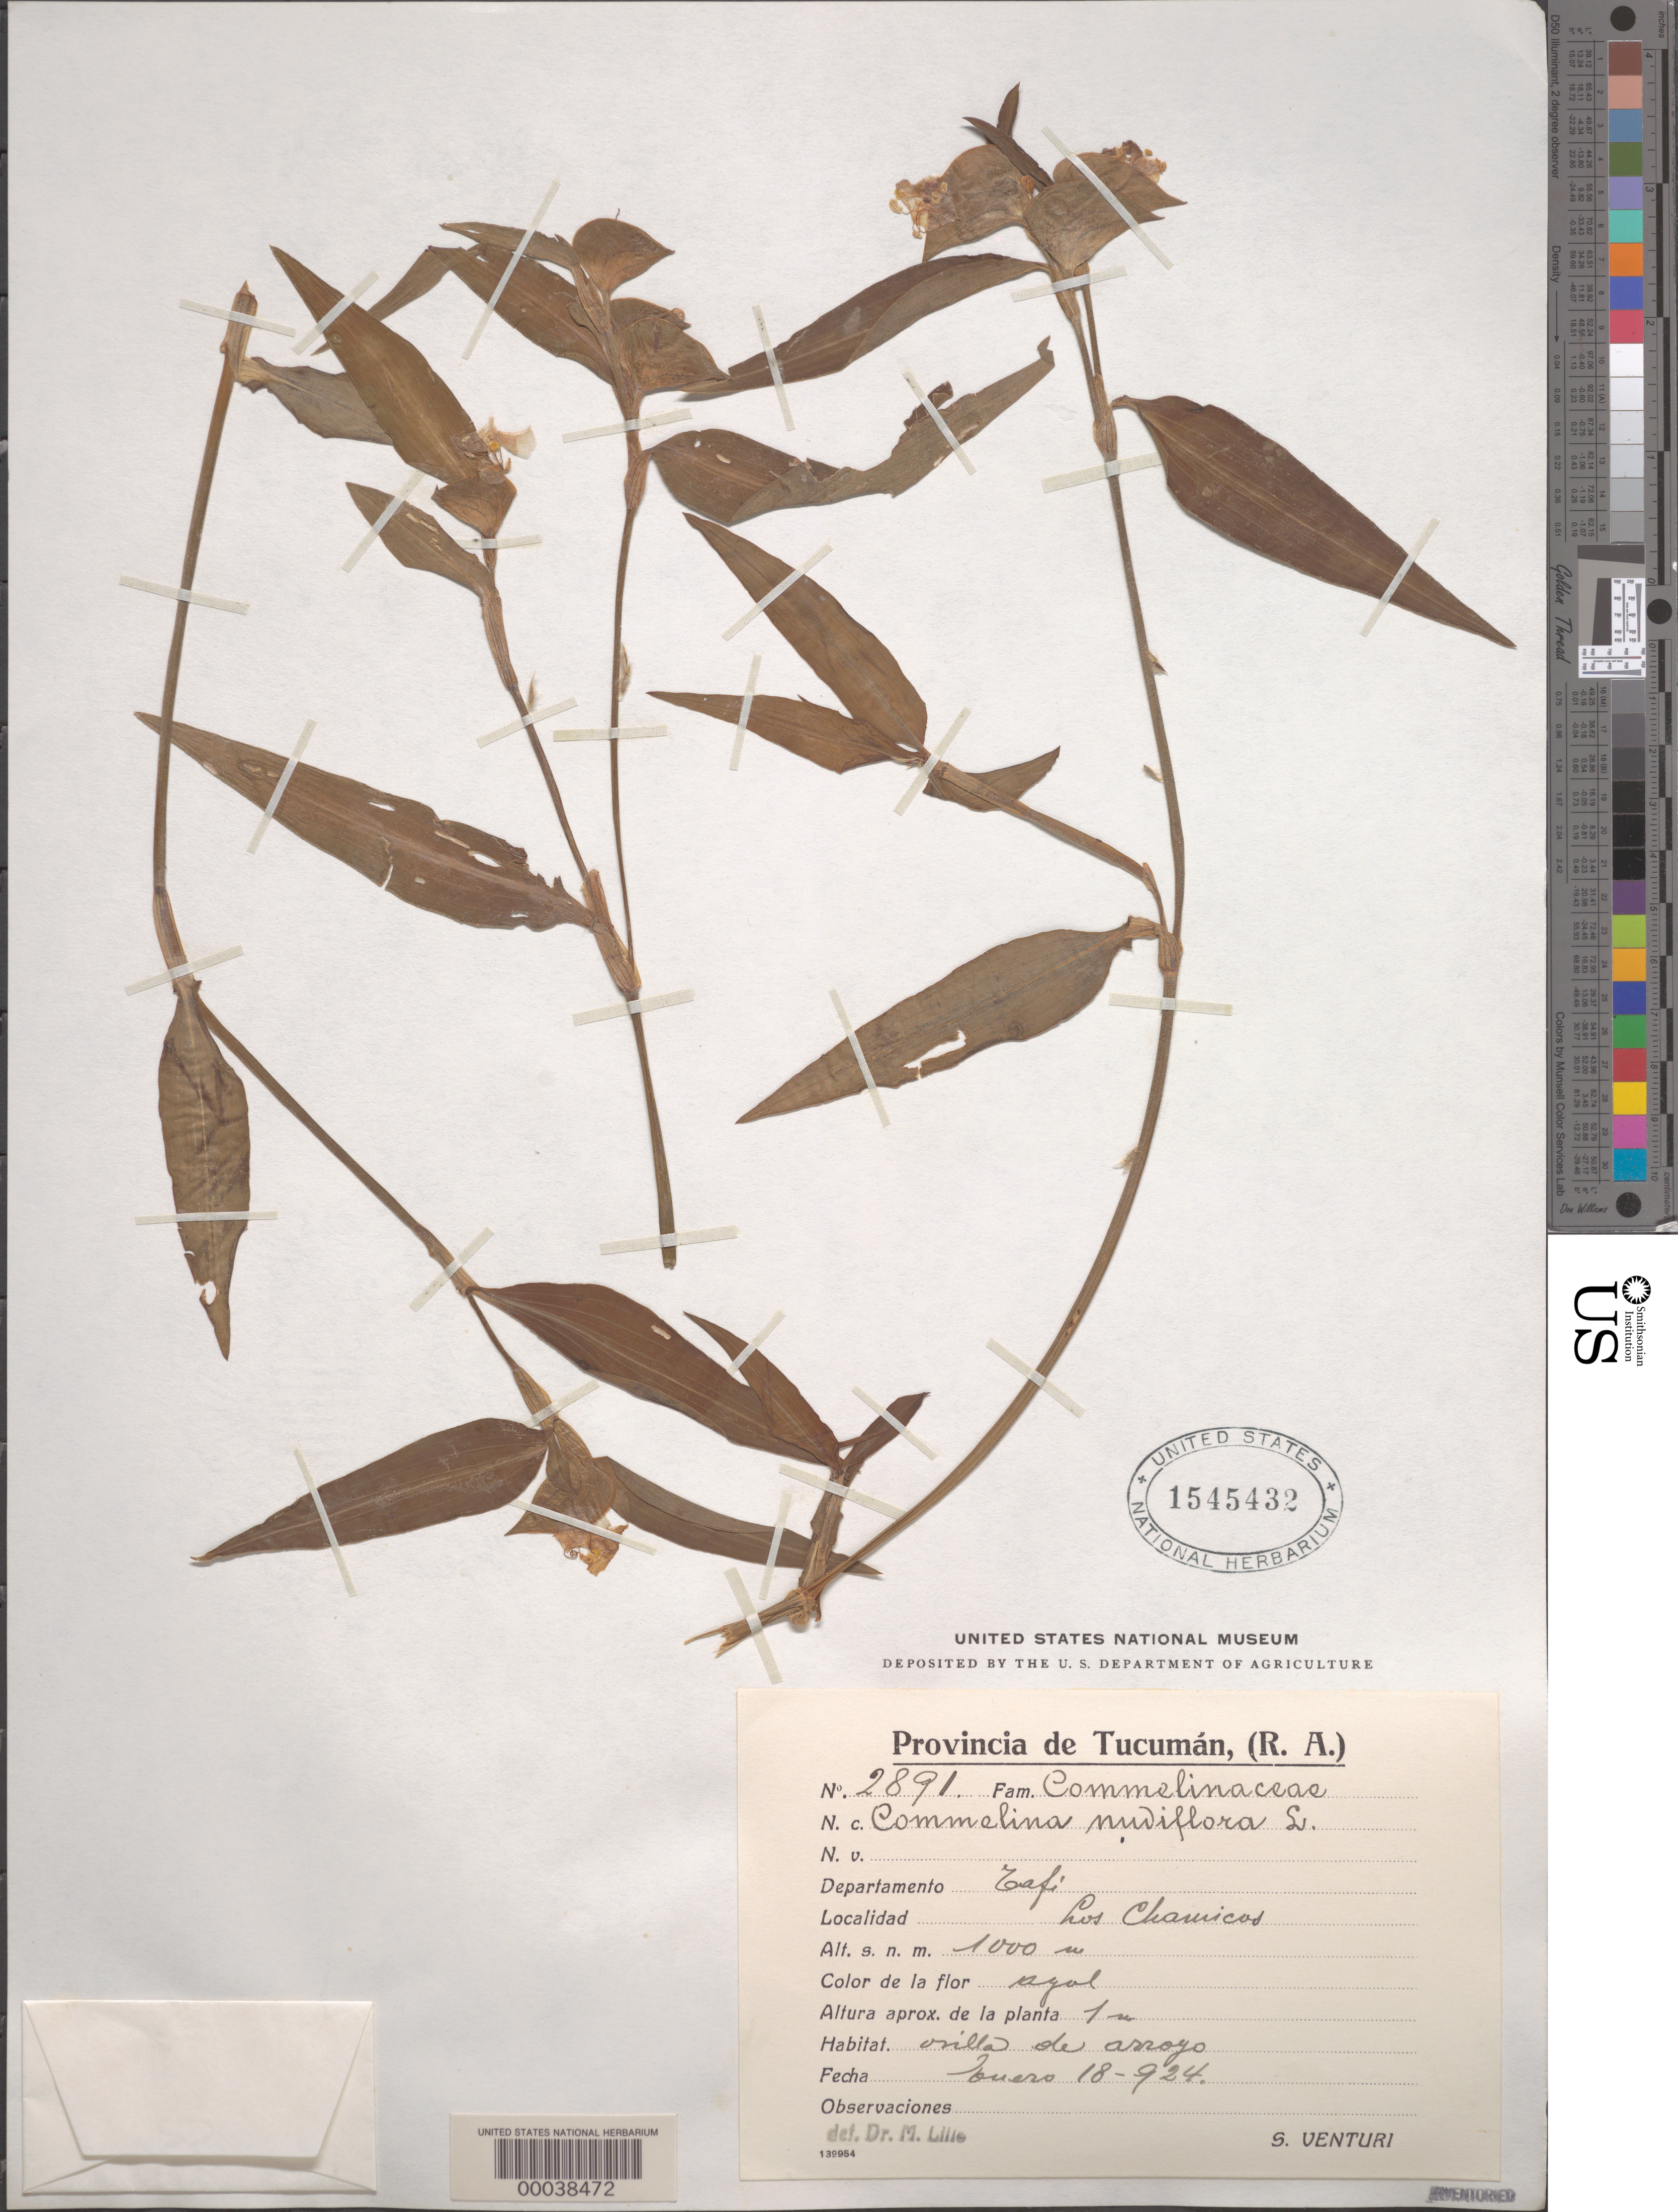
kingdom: Plantae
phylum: Tracheophyta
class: Liliopsida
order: Commelinales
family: Commelinaceae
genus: Commelina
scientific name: Commelina erecta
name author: L.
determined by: Faden, Robert B., (US), Smithsonian Institution - National Museum of Natural History (UNITED STATES)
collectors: S. Venturi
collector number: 2891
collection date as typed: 18 Feb 1924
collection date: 1924-02-18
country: Argentina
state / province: Tucumán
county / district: Tafí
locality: Los Chamicos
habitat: Stream bank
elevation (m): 1000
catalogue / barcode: US 1545432